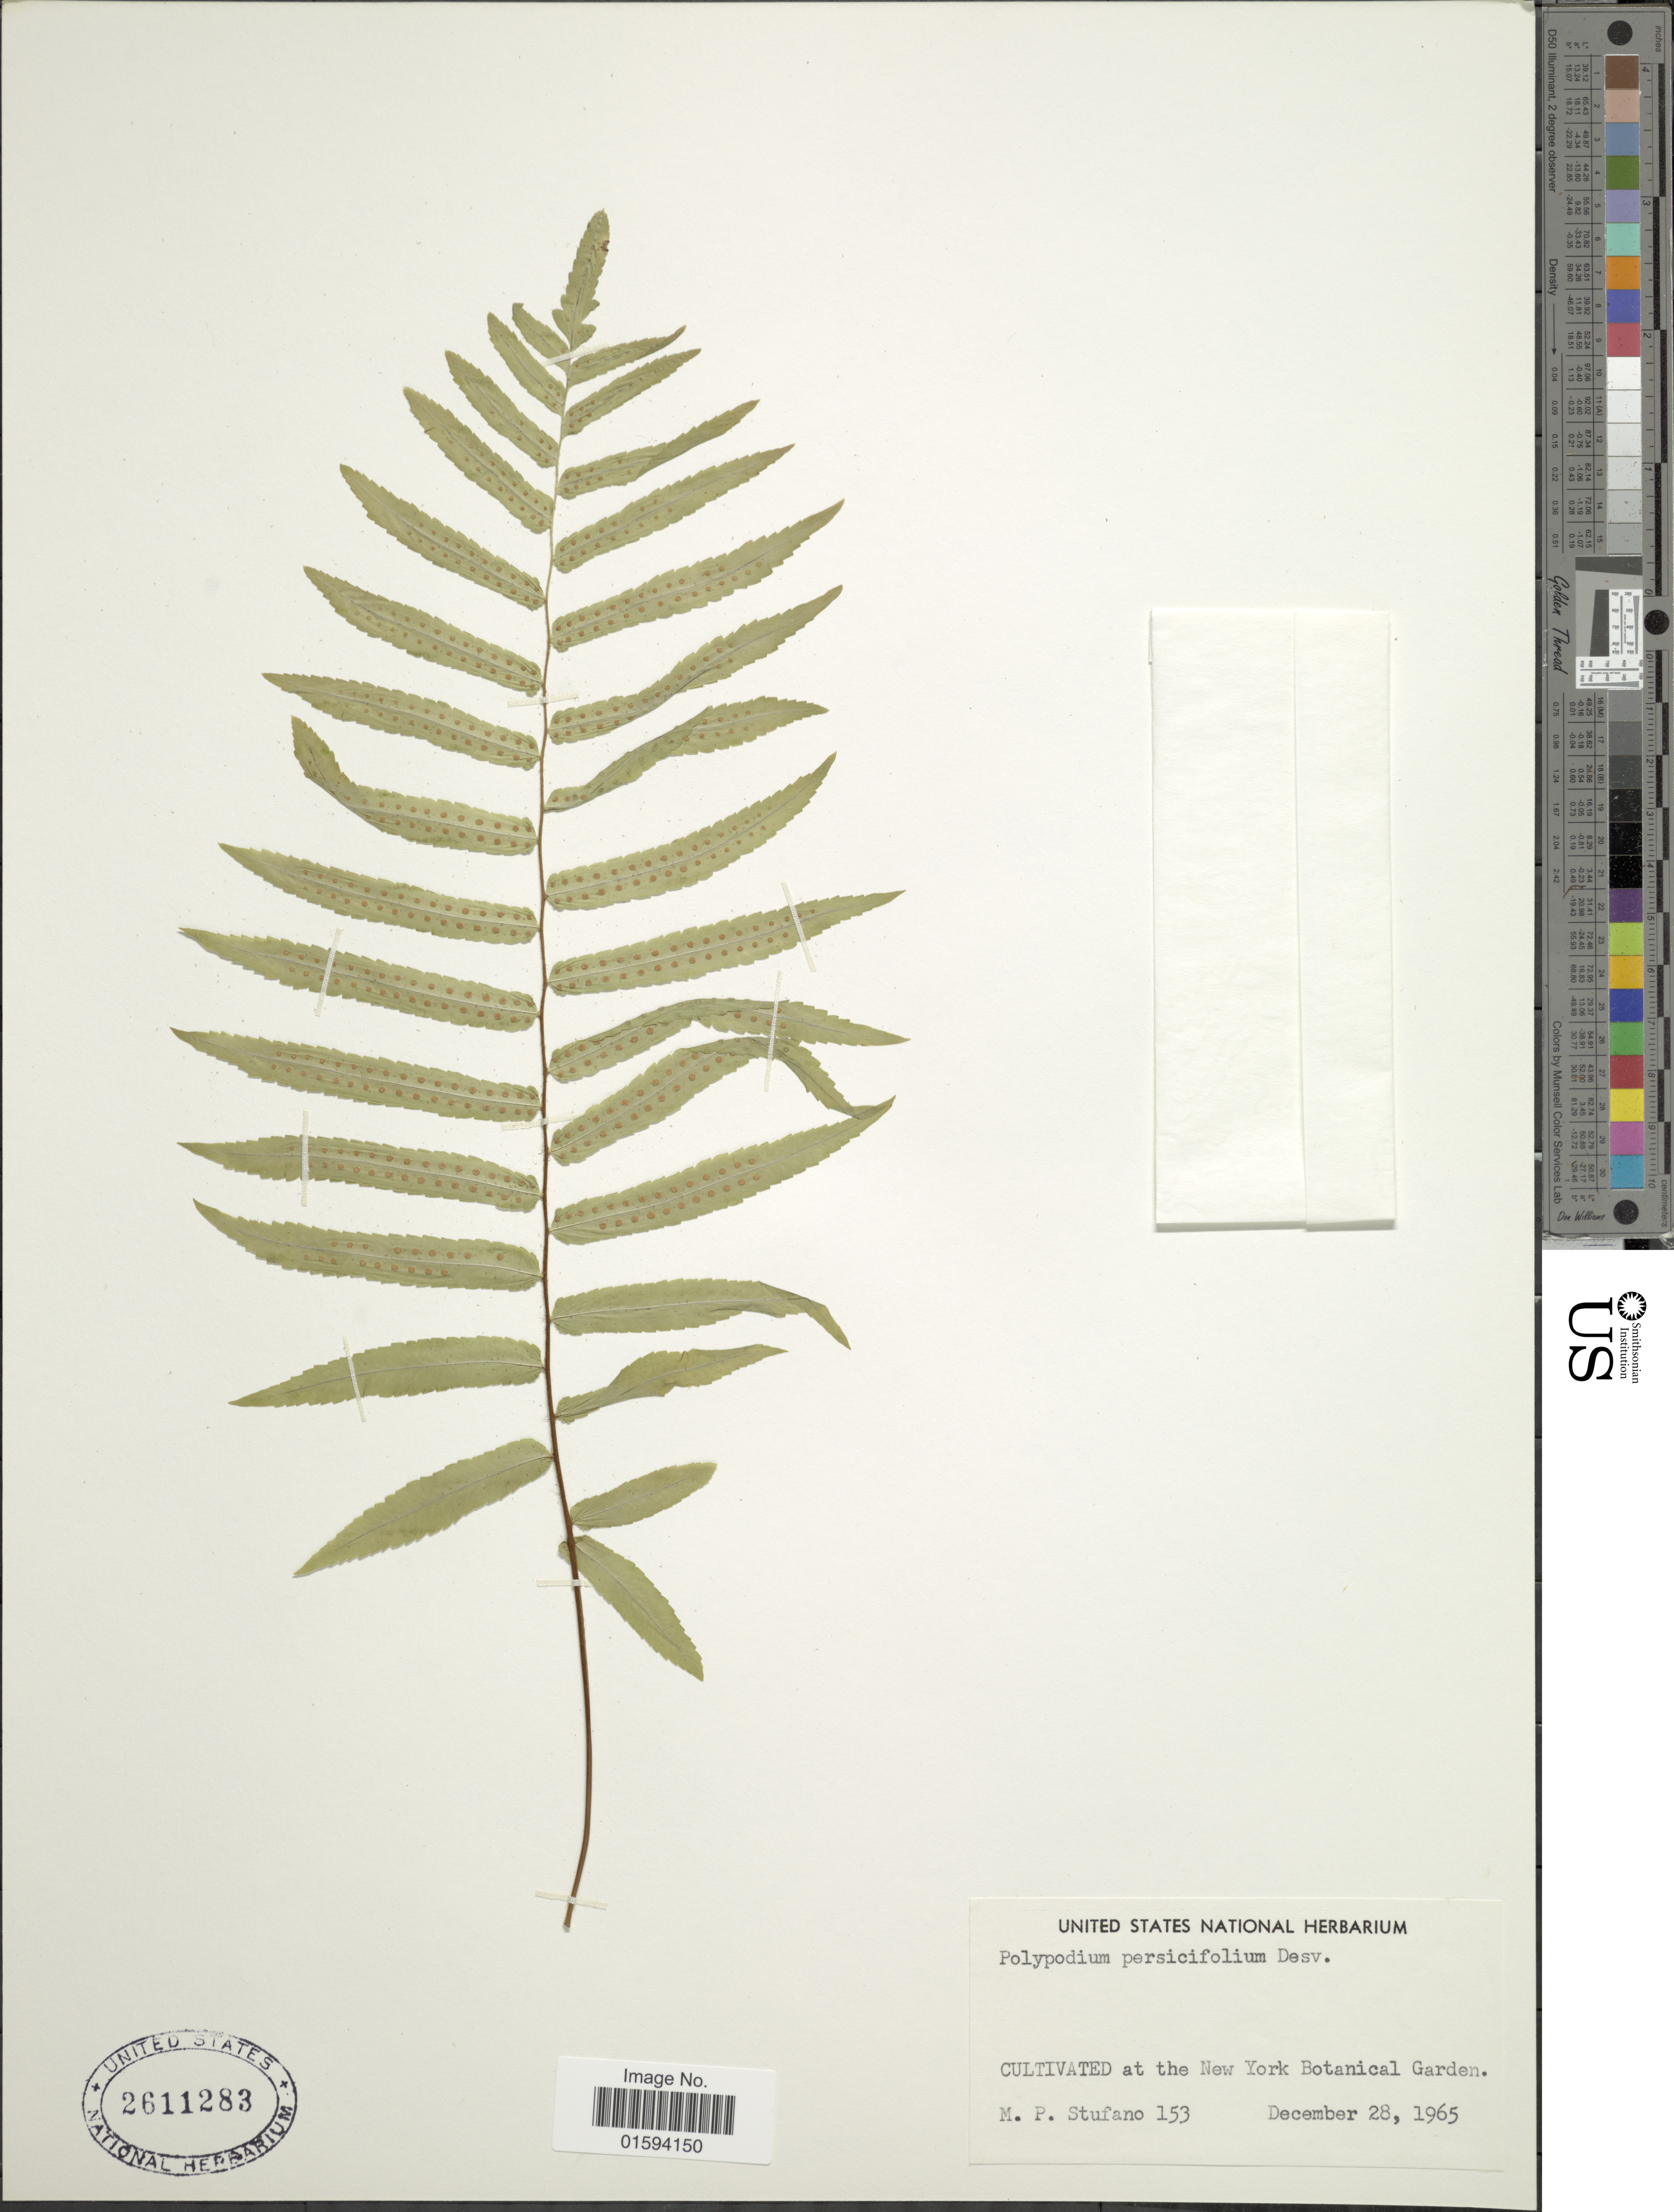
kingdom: Plantae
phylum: Tracheophyta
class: Polypodiopsida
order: Polypodiales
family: Polypodiaceae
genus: Polypodium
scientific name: Polypodium persicifolium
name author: Desv.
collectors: M. Stufano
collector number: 153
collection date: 1965-12-28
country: United States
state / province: New York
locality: At the New York Botanical Garden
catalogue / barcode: US 2611283